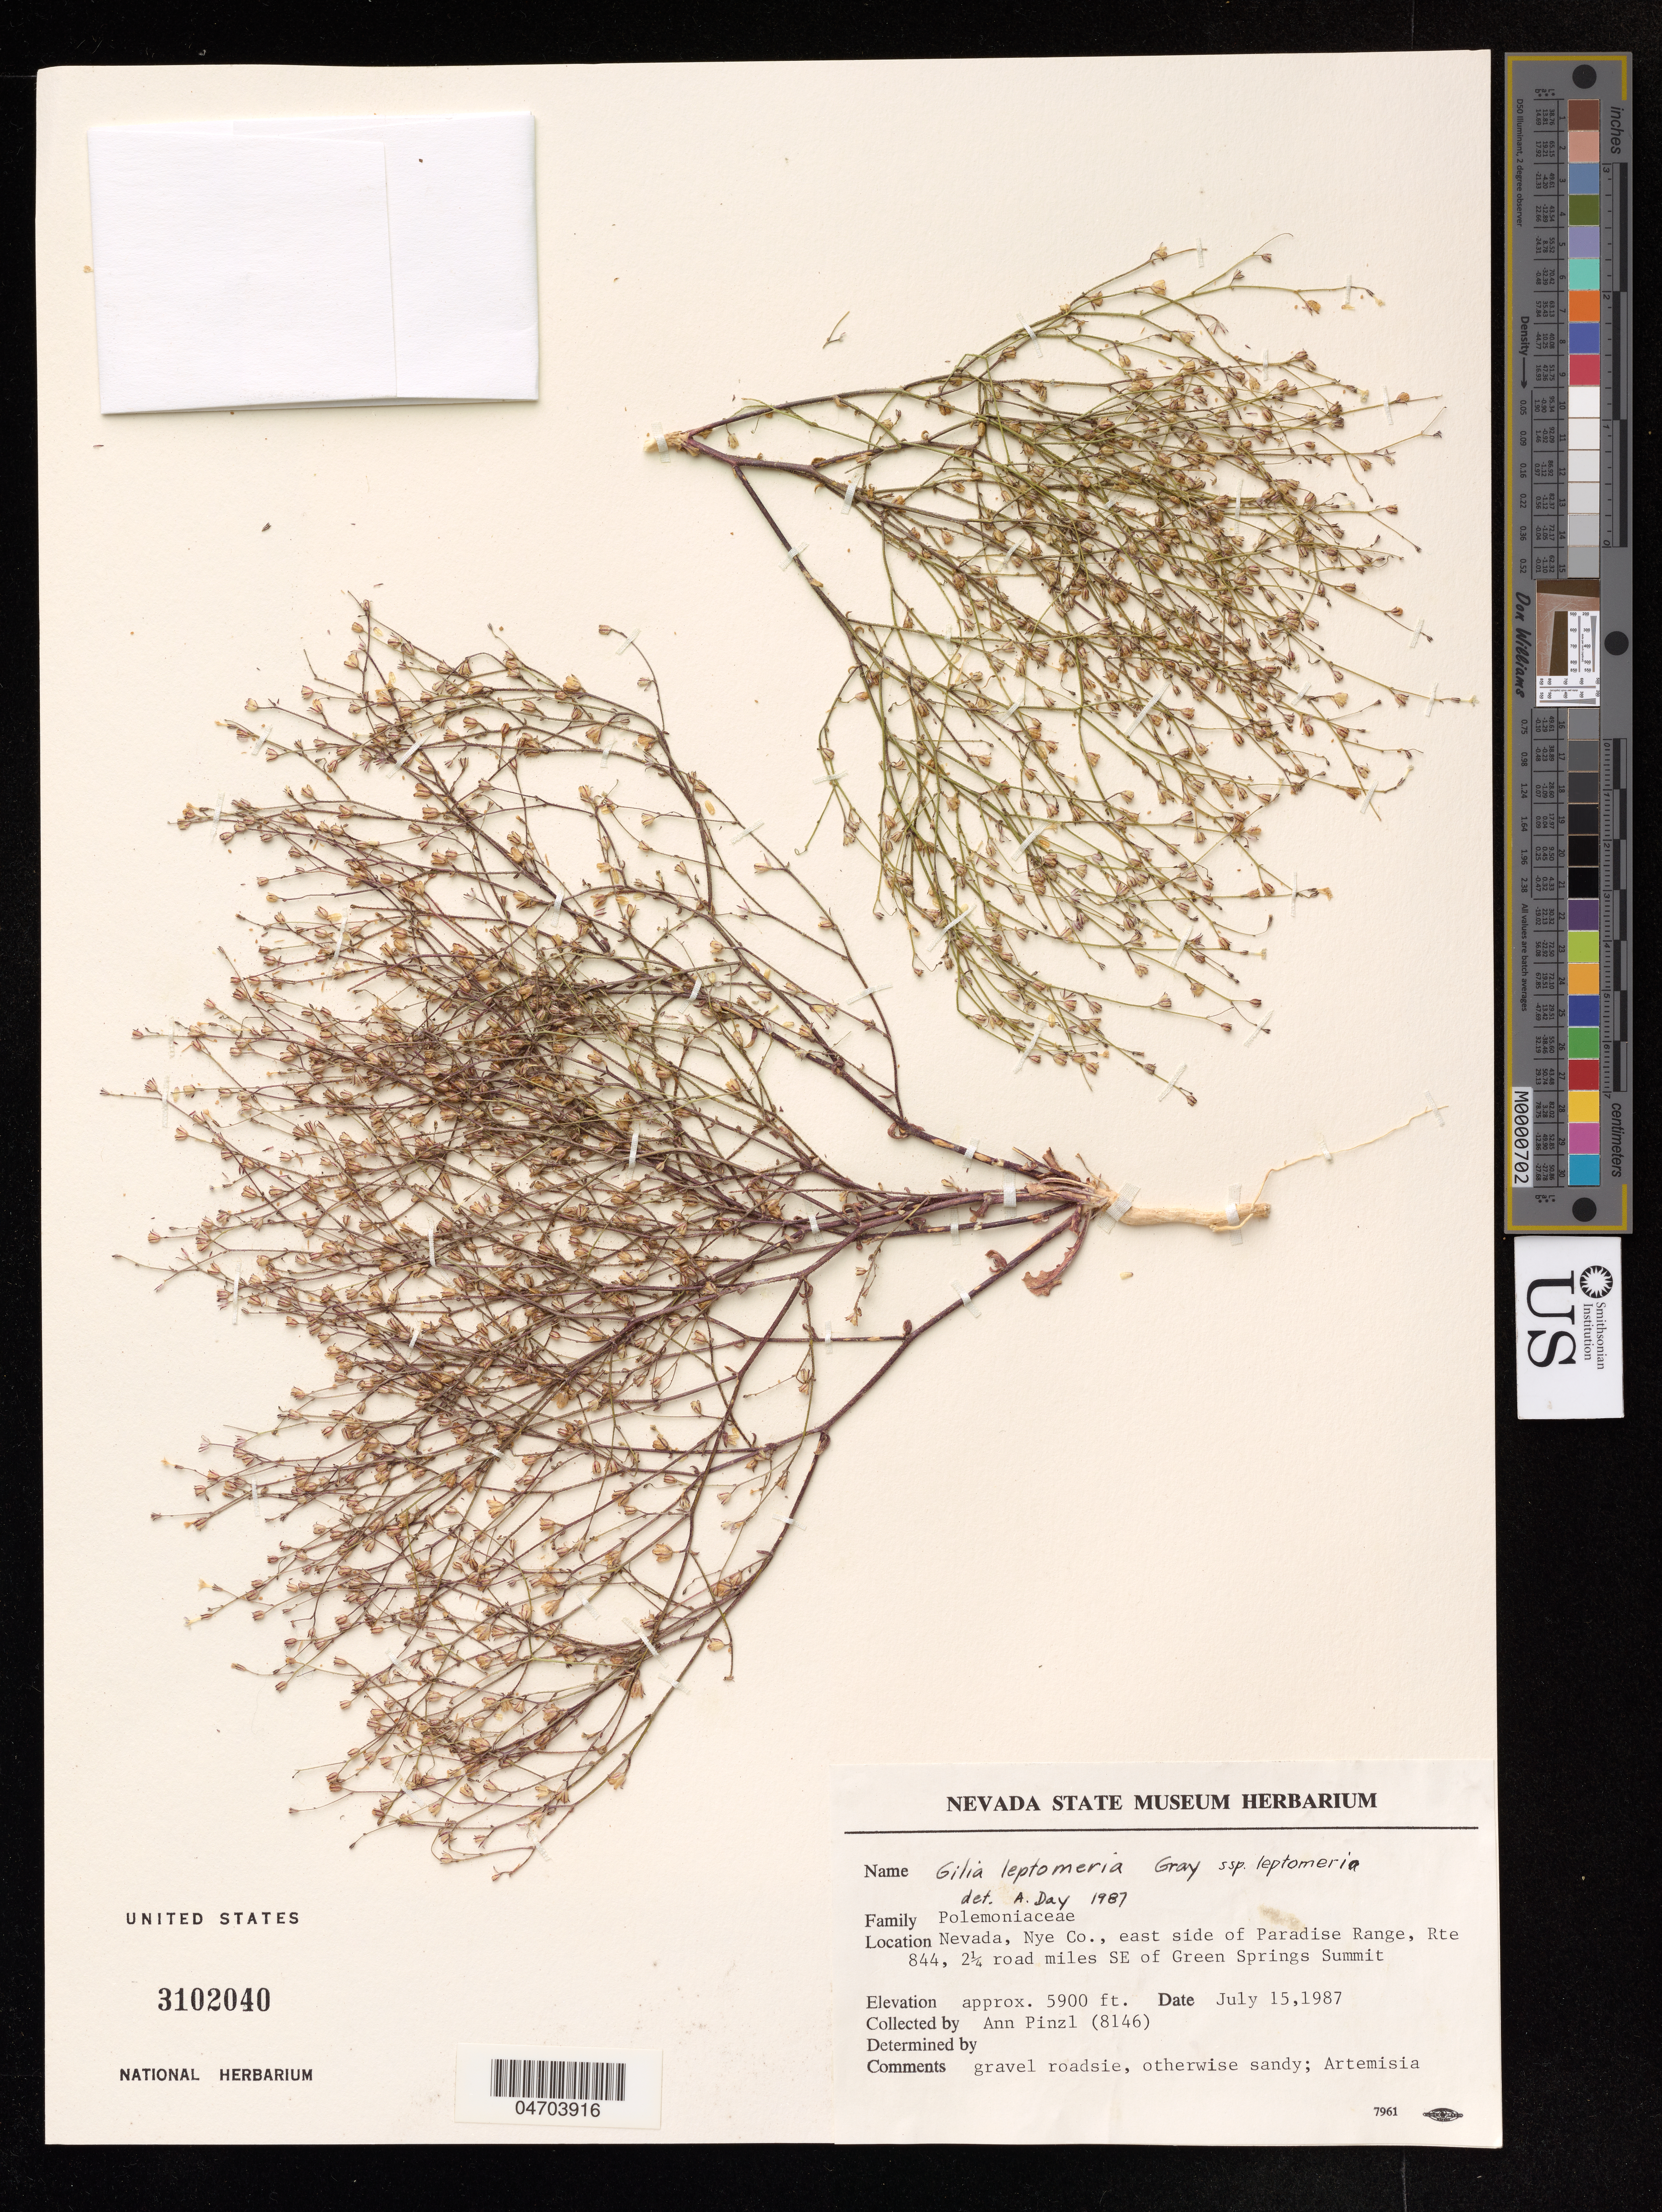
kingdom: Plantae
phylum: Tracheophyta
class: Magnoliopsida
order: Ericales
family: Polemoniaceae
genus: Gilia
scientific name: Gilia leptomeria subsp. leptomeria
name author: A. Gray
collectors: A. Pinzl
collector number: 8146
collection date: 1987-07-15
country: United States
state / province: Nevada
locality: Nye Co., east side of Paradise Range, Rte 844, 2¼ road miles SE of Green Springs Summit.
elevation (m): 1798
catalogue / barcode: US 3102040